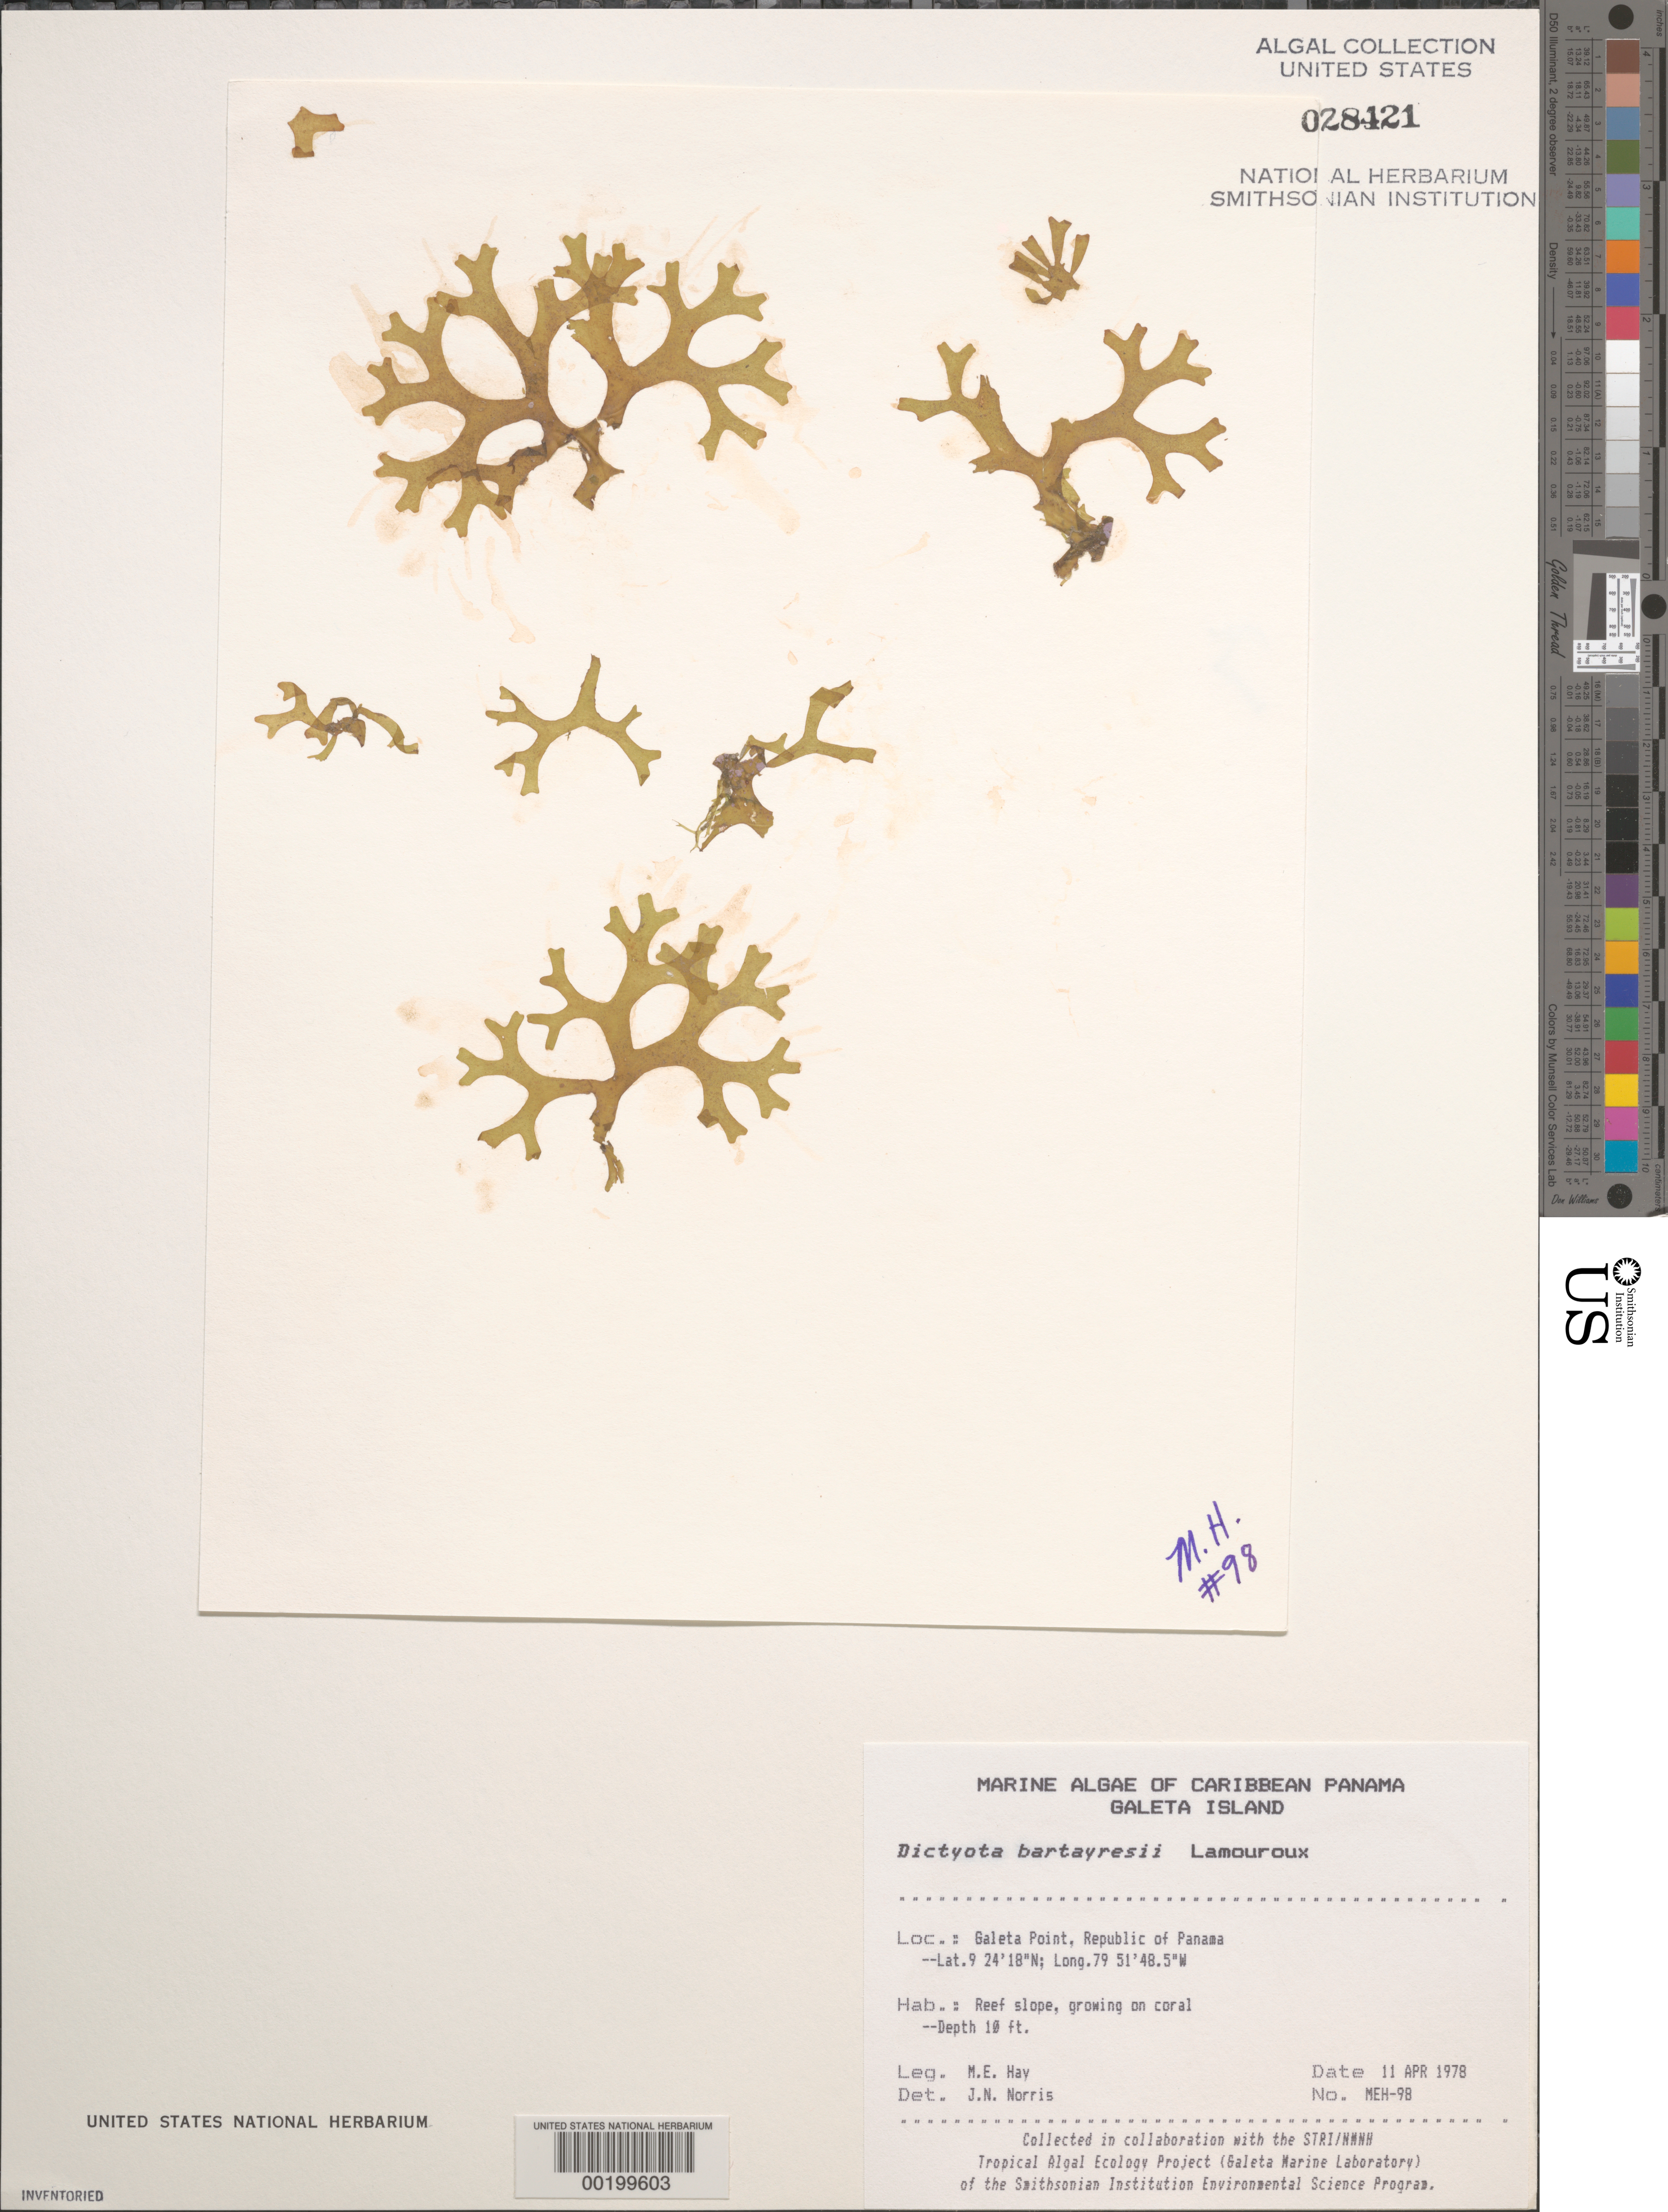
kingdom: Chromista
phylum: Ochrophyta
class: Phaeophyceae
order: Dictyotales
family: Dictyotaceae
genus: Dictyota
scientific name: Dictyota bartayresiana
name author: J.V.Lamouroux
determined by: Norris, James N.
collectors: M. E. Hay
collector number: MEH-98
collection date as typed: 11 Apr 1978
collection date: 1978-04-11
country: Panama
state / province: Colón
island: Galeta Island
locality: Galeta Point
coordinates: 9 24' 18" N, 79 51' 48.5" W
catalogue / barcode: US 28421